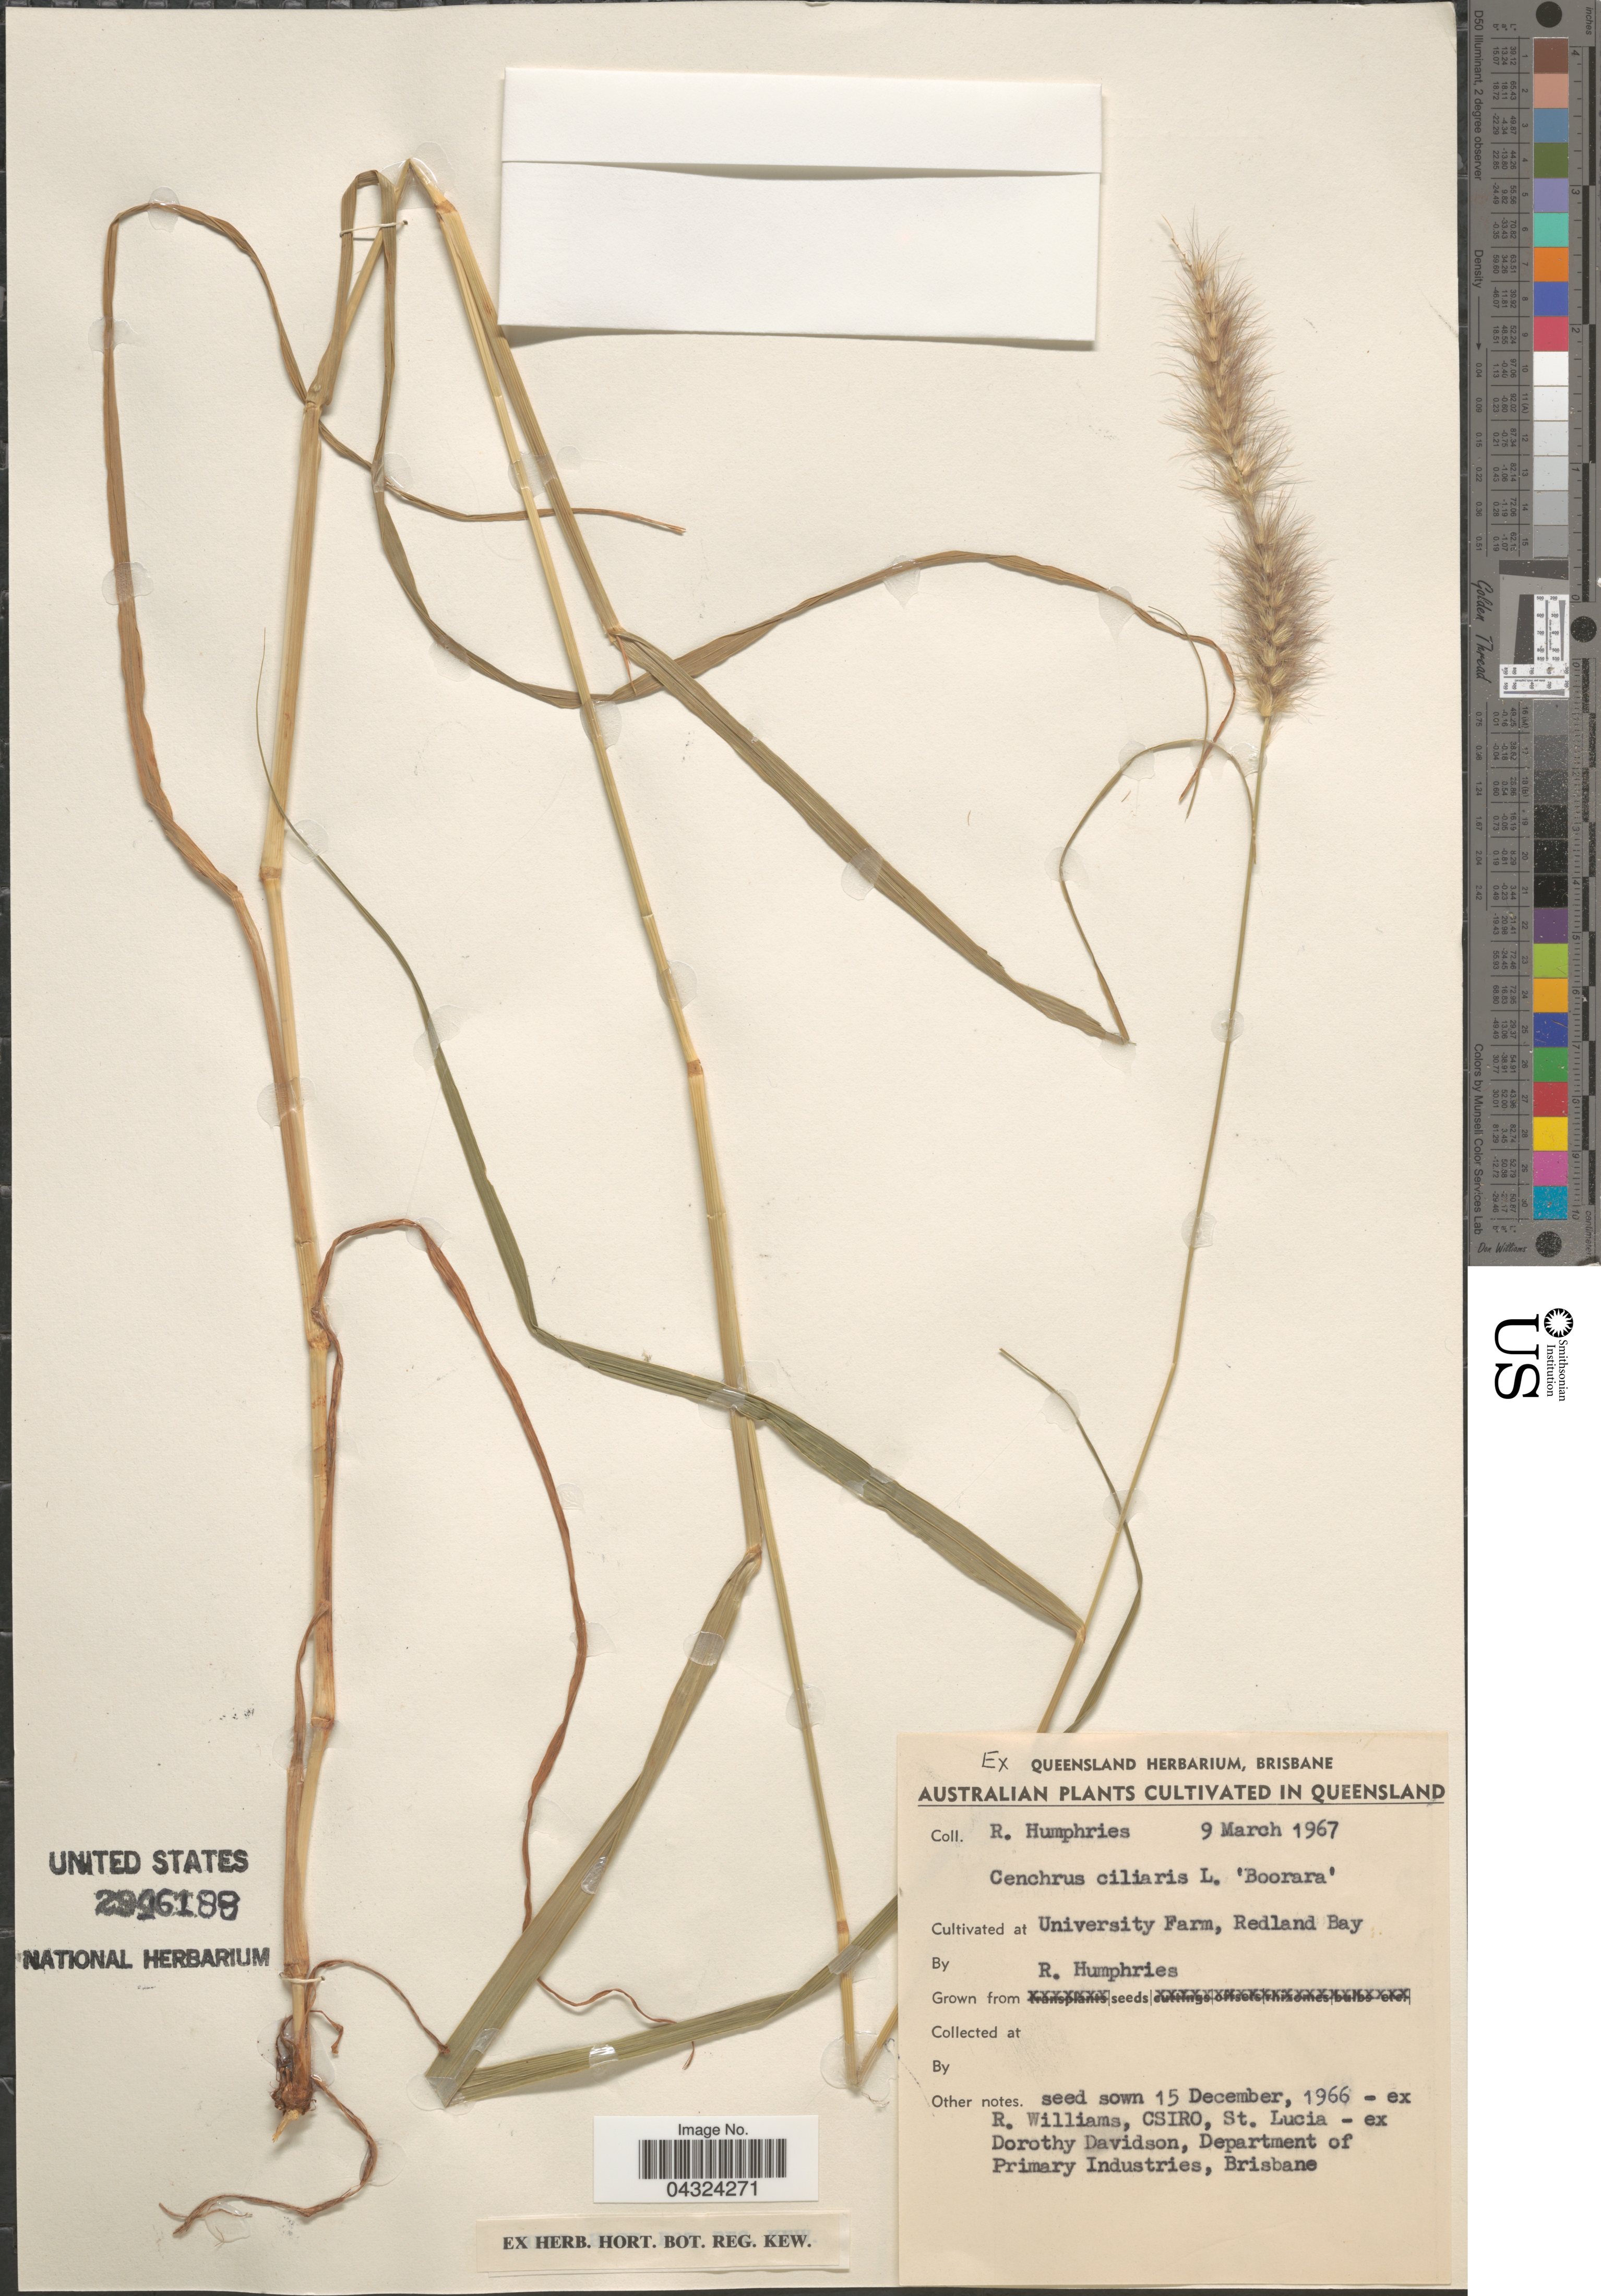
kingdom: Plantae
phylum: Tracheophyta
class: Liliopsida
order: Poales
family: Poaceae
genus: Cenchrus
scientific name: Cenchrus ciliaris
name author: L.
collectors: R. Humphries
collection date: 1967-03-09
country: Australia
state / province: Queensland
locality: Cultivated at University Farm, Redland Bay.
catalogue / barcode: US 2946188